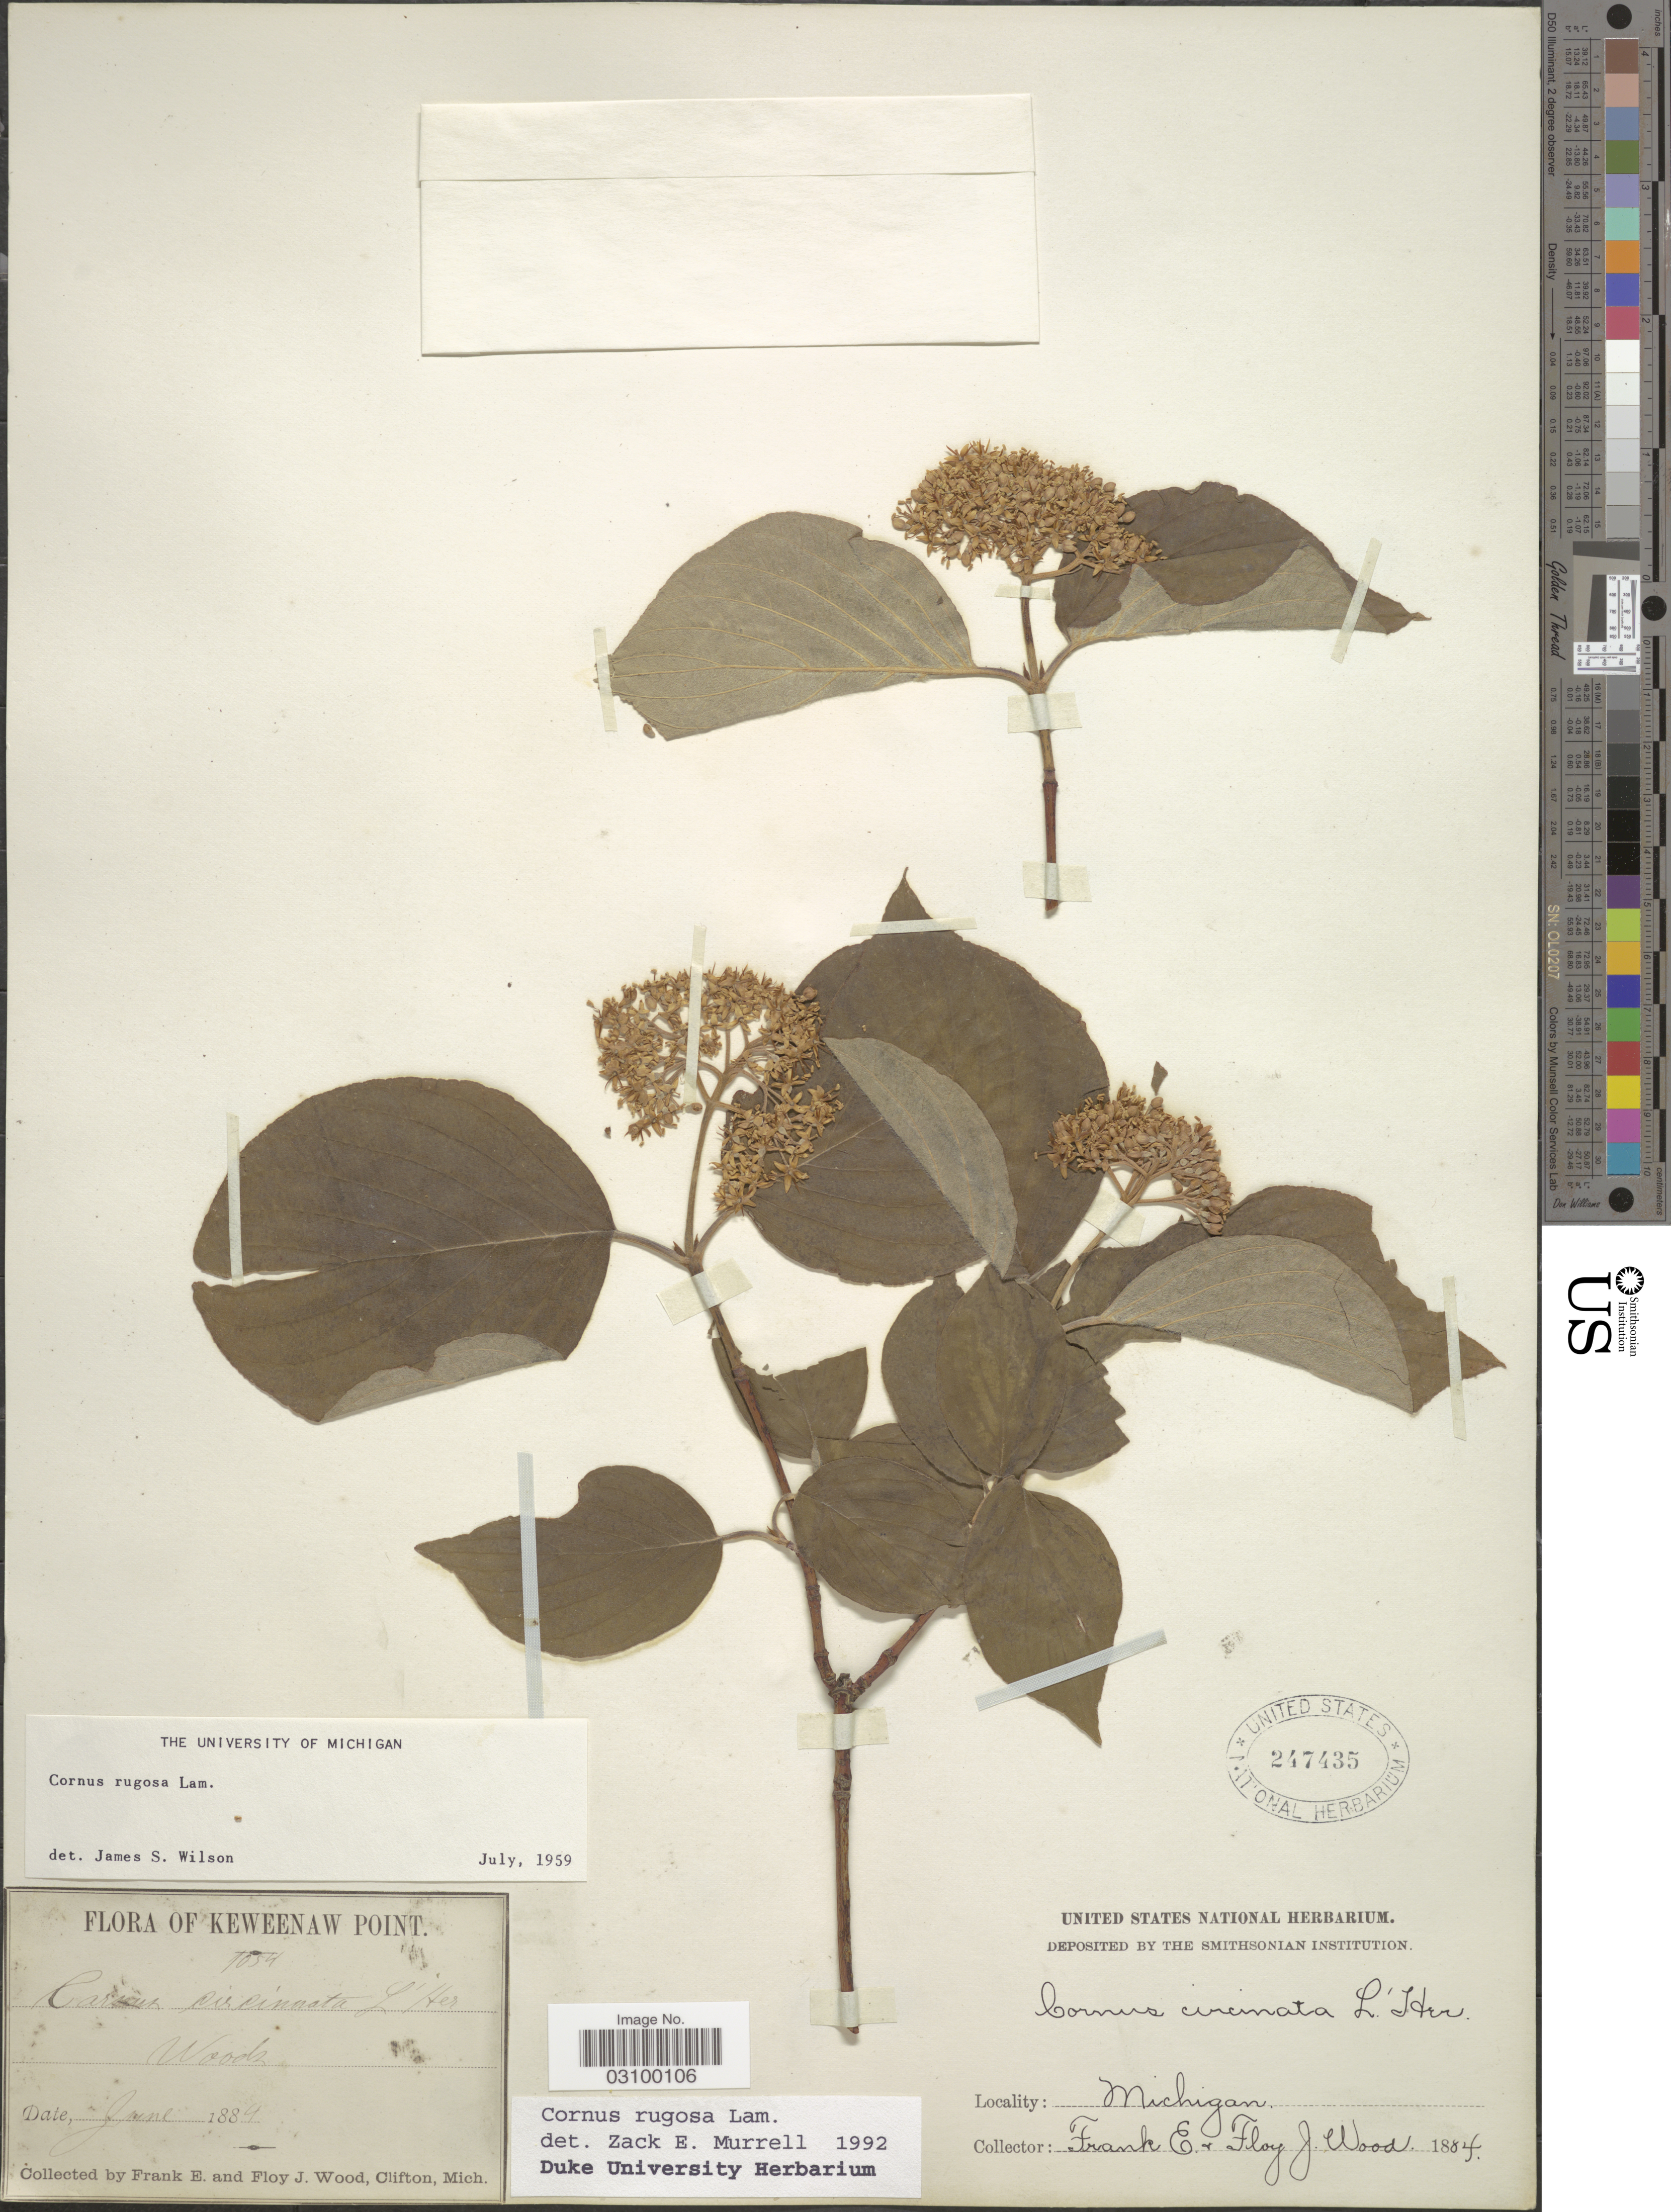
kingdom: Plantae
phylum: Tracheophyta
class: Magnoliopsida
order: Cornales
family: Cornaceae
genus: Cornus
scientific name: Cornus rugosa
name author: Lam.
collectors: F. Wood & F. Wood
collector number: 1054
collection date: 1884-06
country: United States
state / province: Michigan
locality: Keweenaw Point.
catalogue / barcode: US 247435